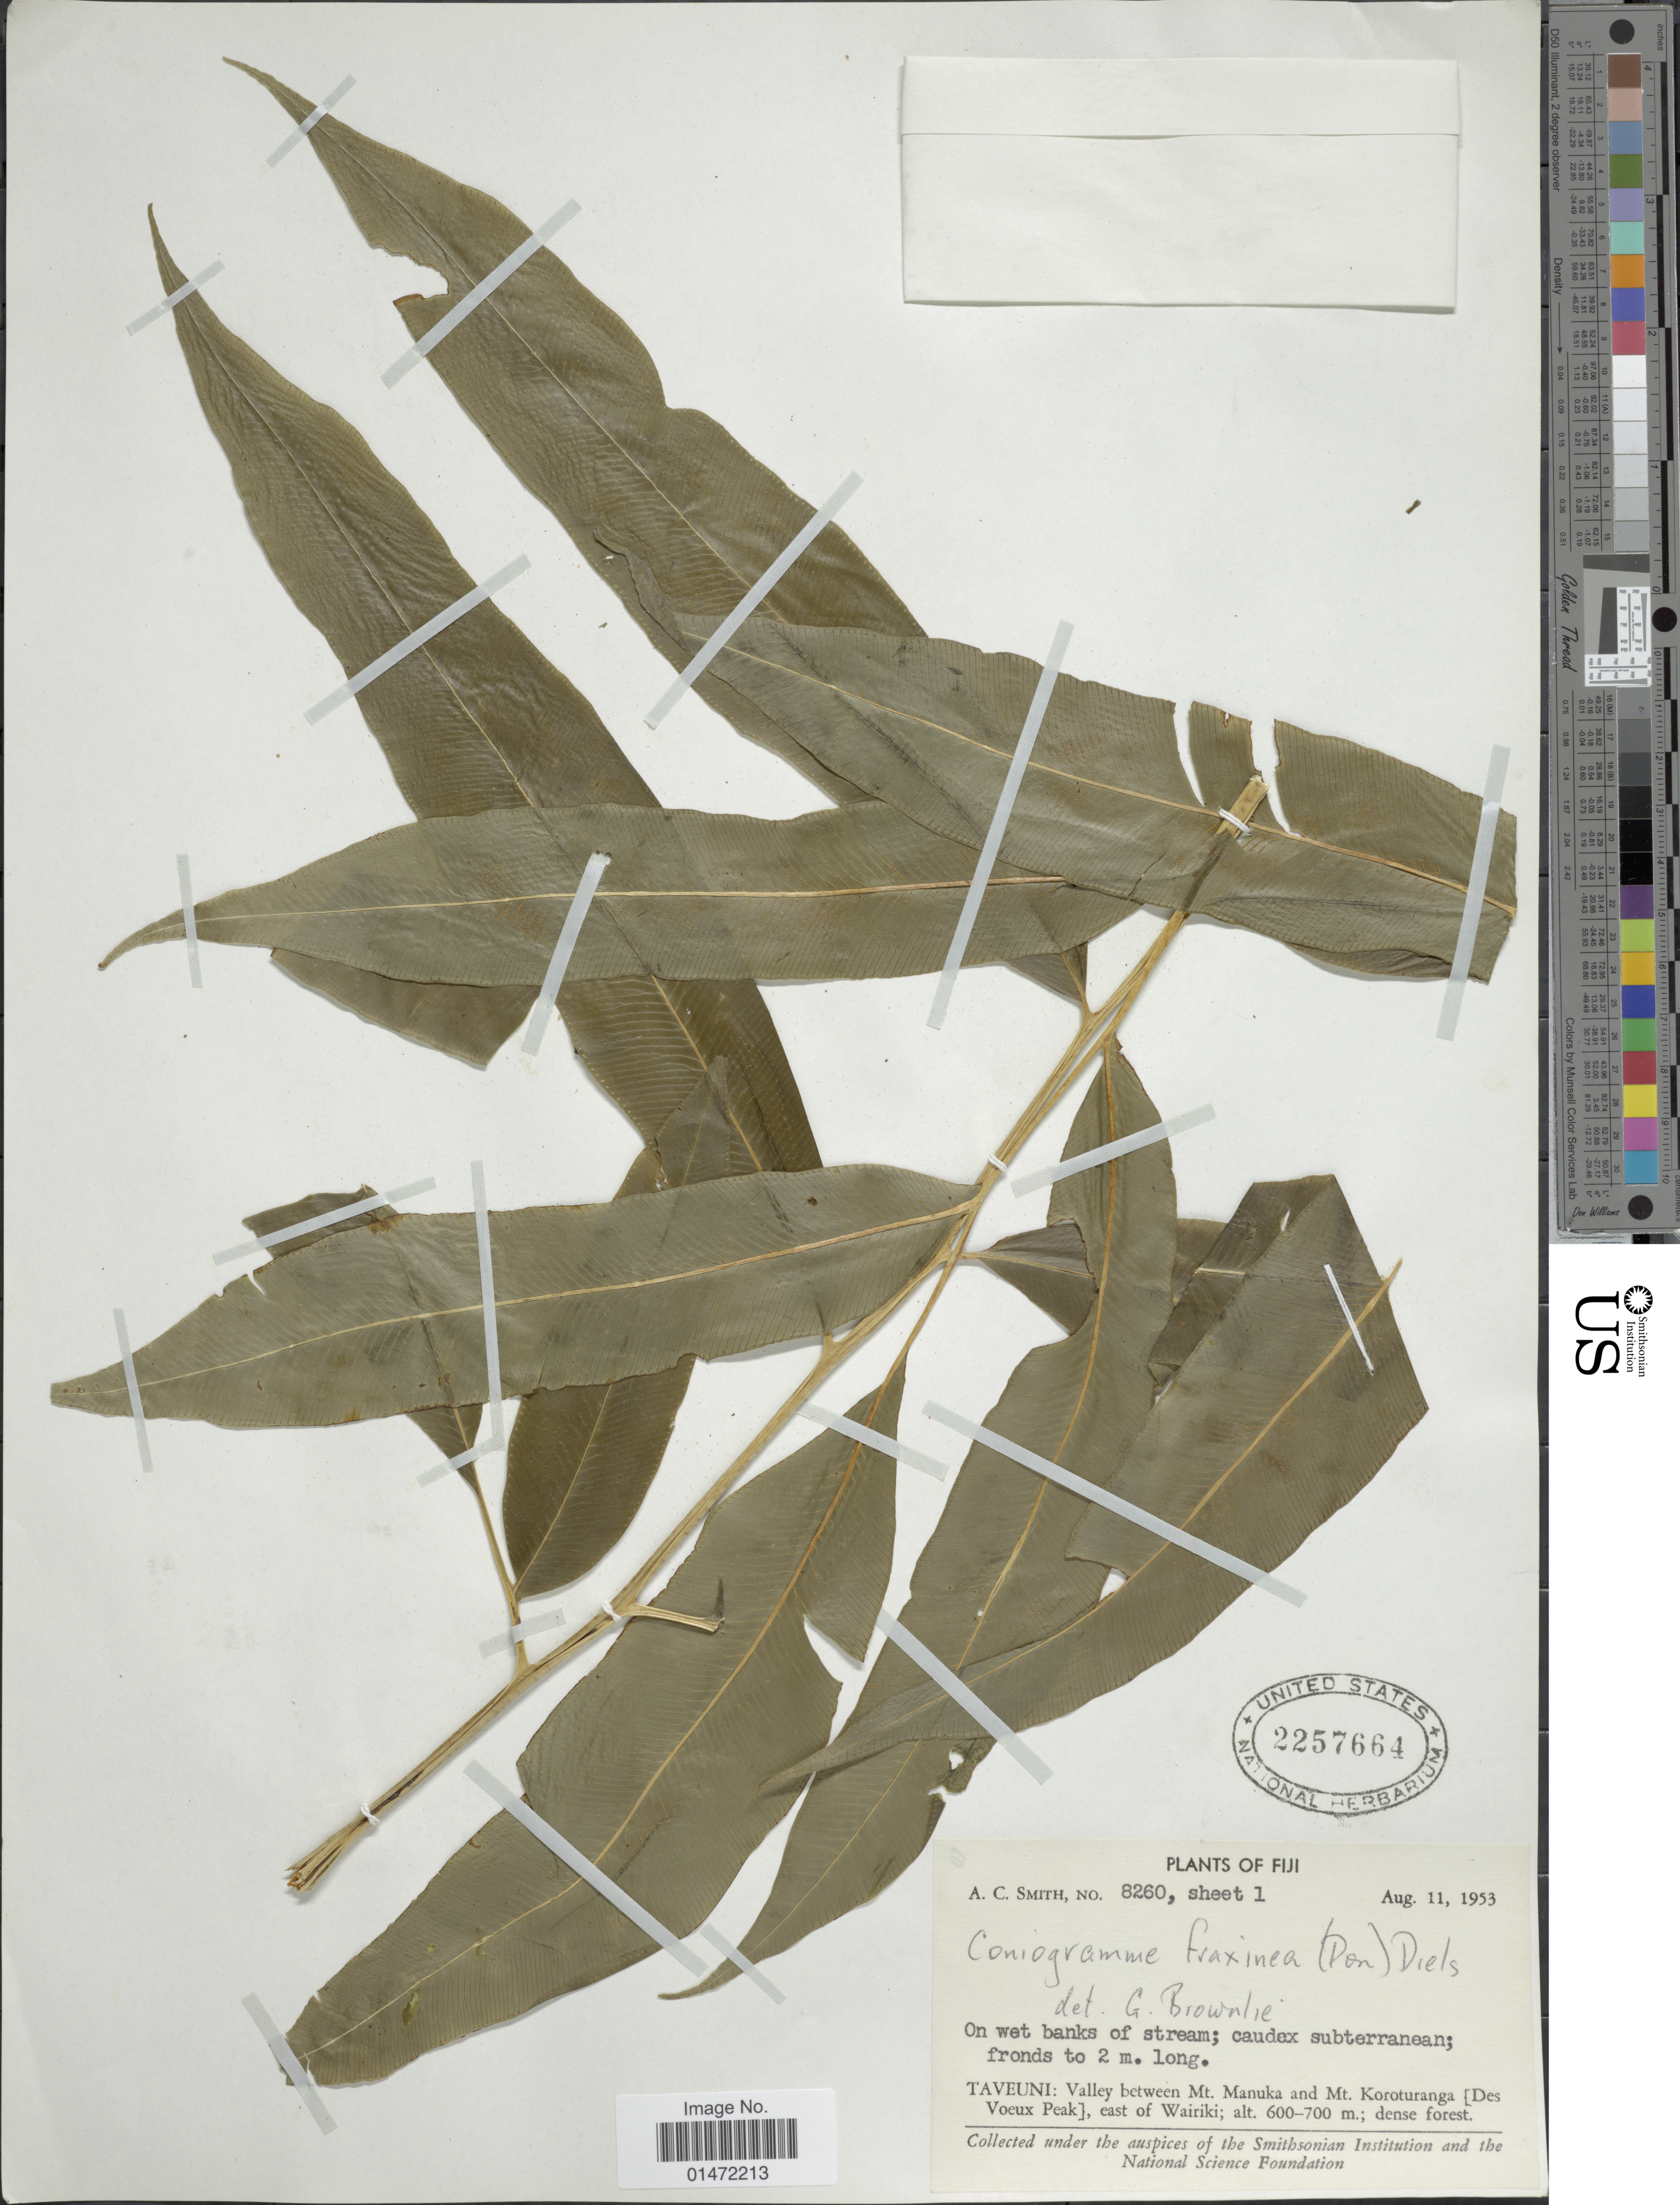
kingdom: Plantae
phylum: Tracheophyta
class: Polypodiopsida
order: Polypodiales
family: Pteridaceae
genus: Coniogramme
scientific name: Coniogramme fraxinea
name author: (D. Don) Diels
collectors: A. C. Smith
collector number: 8260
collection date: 1953-08-11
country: Fiji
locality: Taveuni: Valley between Mt. Manuka and Mt. Koroturanga [Des Voeux Peak], east of Wairiki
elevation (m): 600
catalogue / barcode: US 2257664